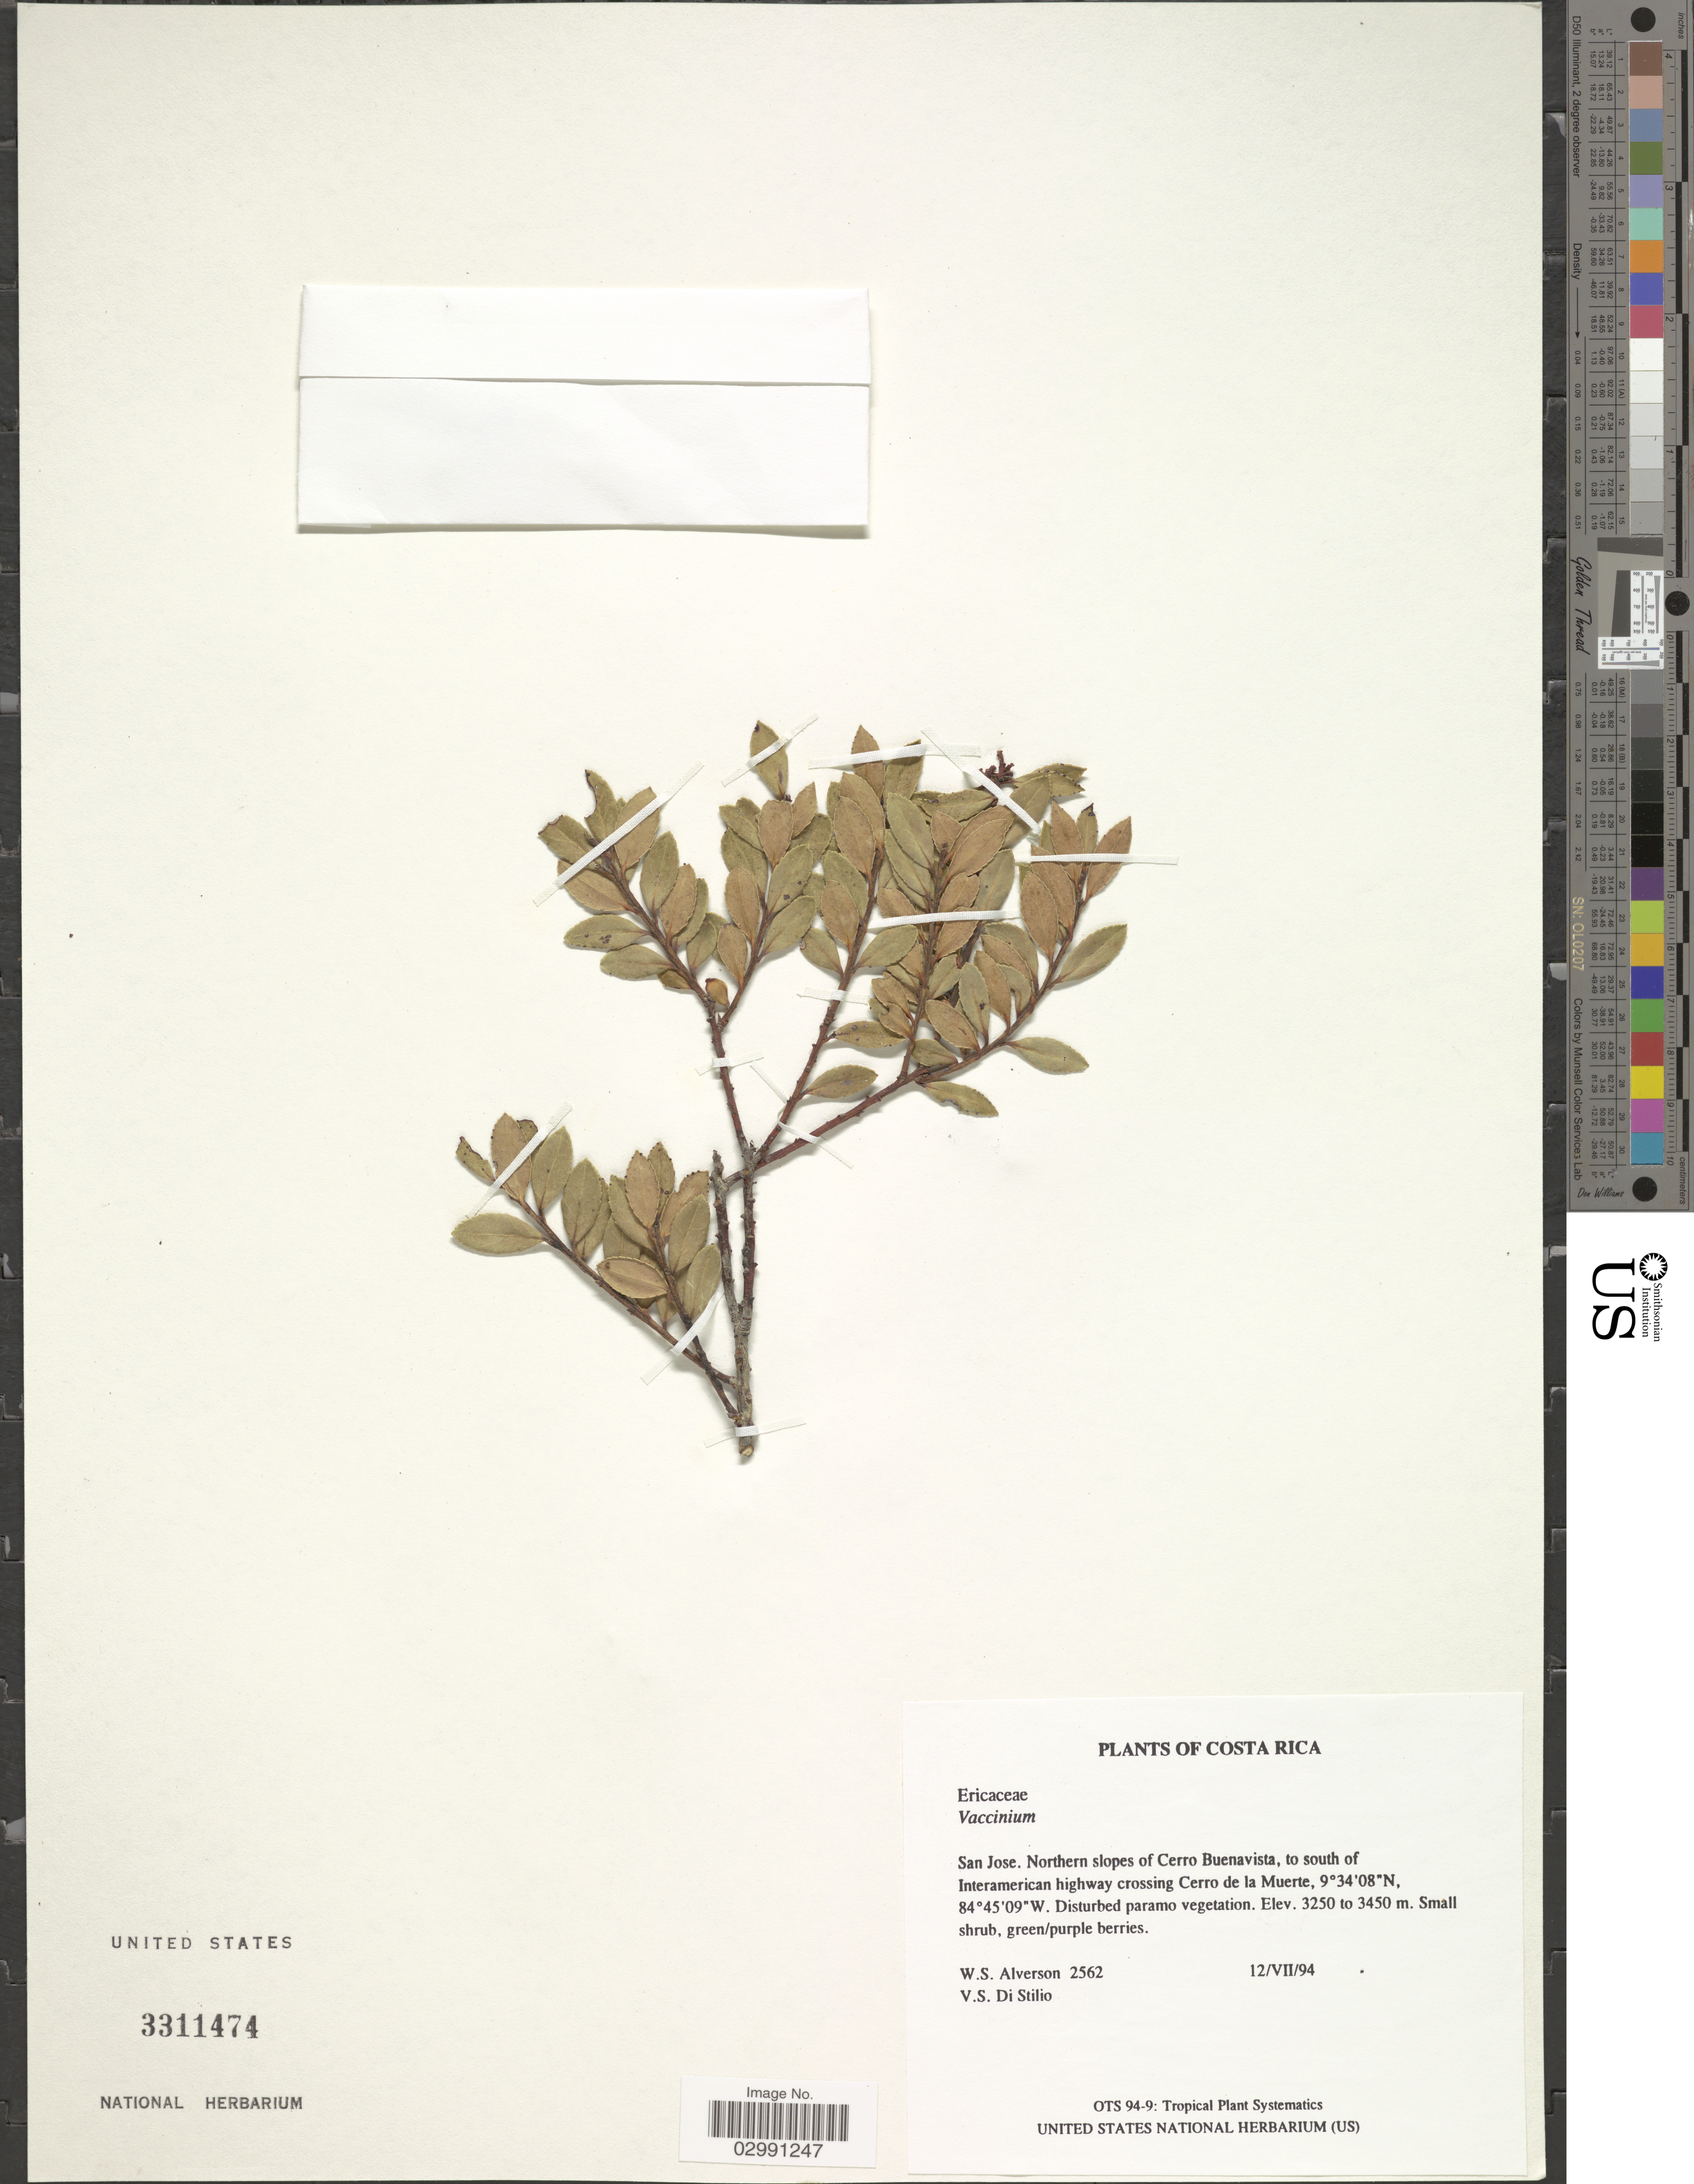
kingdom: Plantae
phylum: Tracheophyta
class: Magnoliopsida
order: Ericales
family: Ericaceae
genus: Vaccinium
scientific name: Vaccinium sp.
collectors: W. S. Alverson & V. Di Stilio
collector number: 2562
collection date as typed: Transcribed d/m/y: 12/7/94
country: Costa Rica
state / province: San José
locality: San Jose. Northern slopes of Cerro Buenavista, to south of Interamerican highway crossing Cerro de la Muerte.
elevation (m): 3250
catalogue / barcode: US 3311474